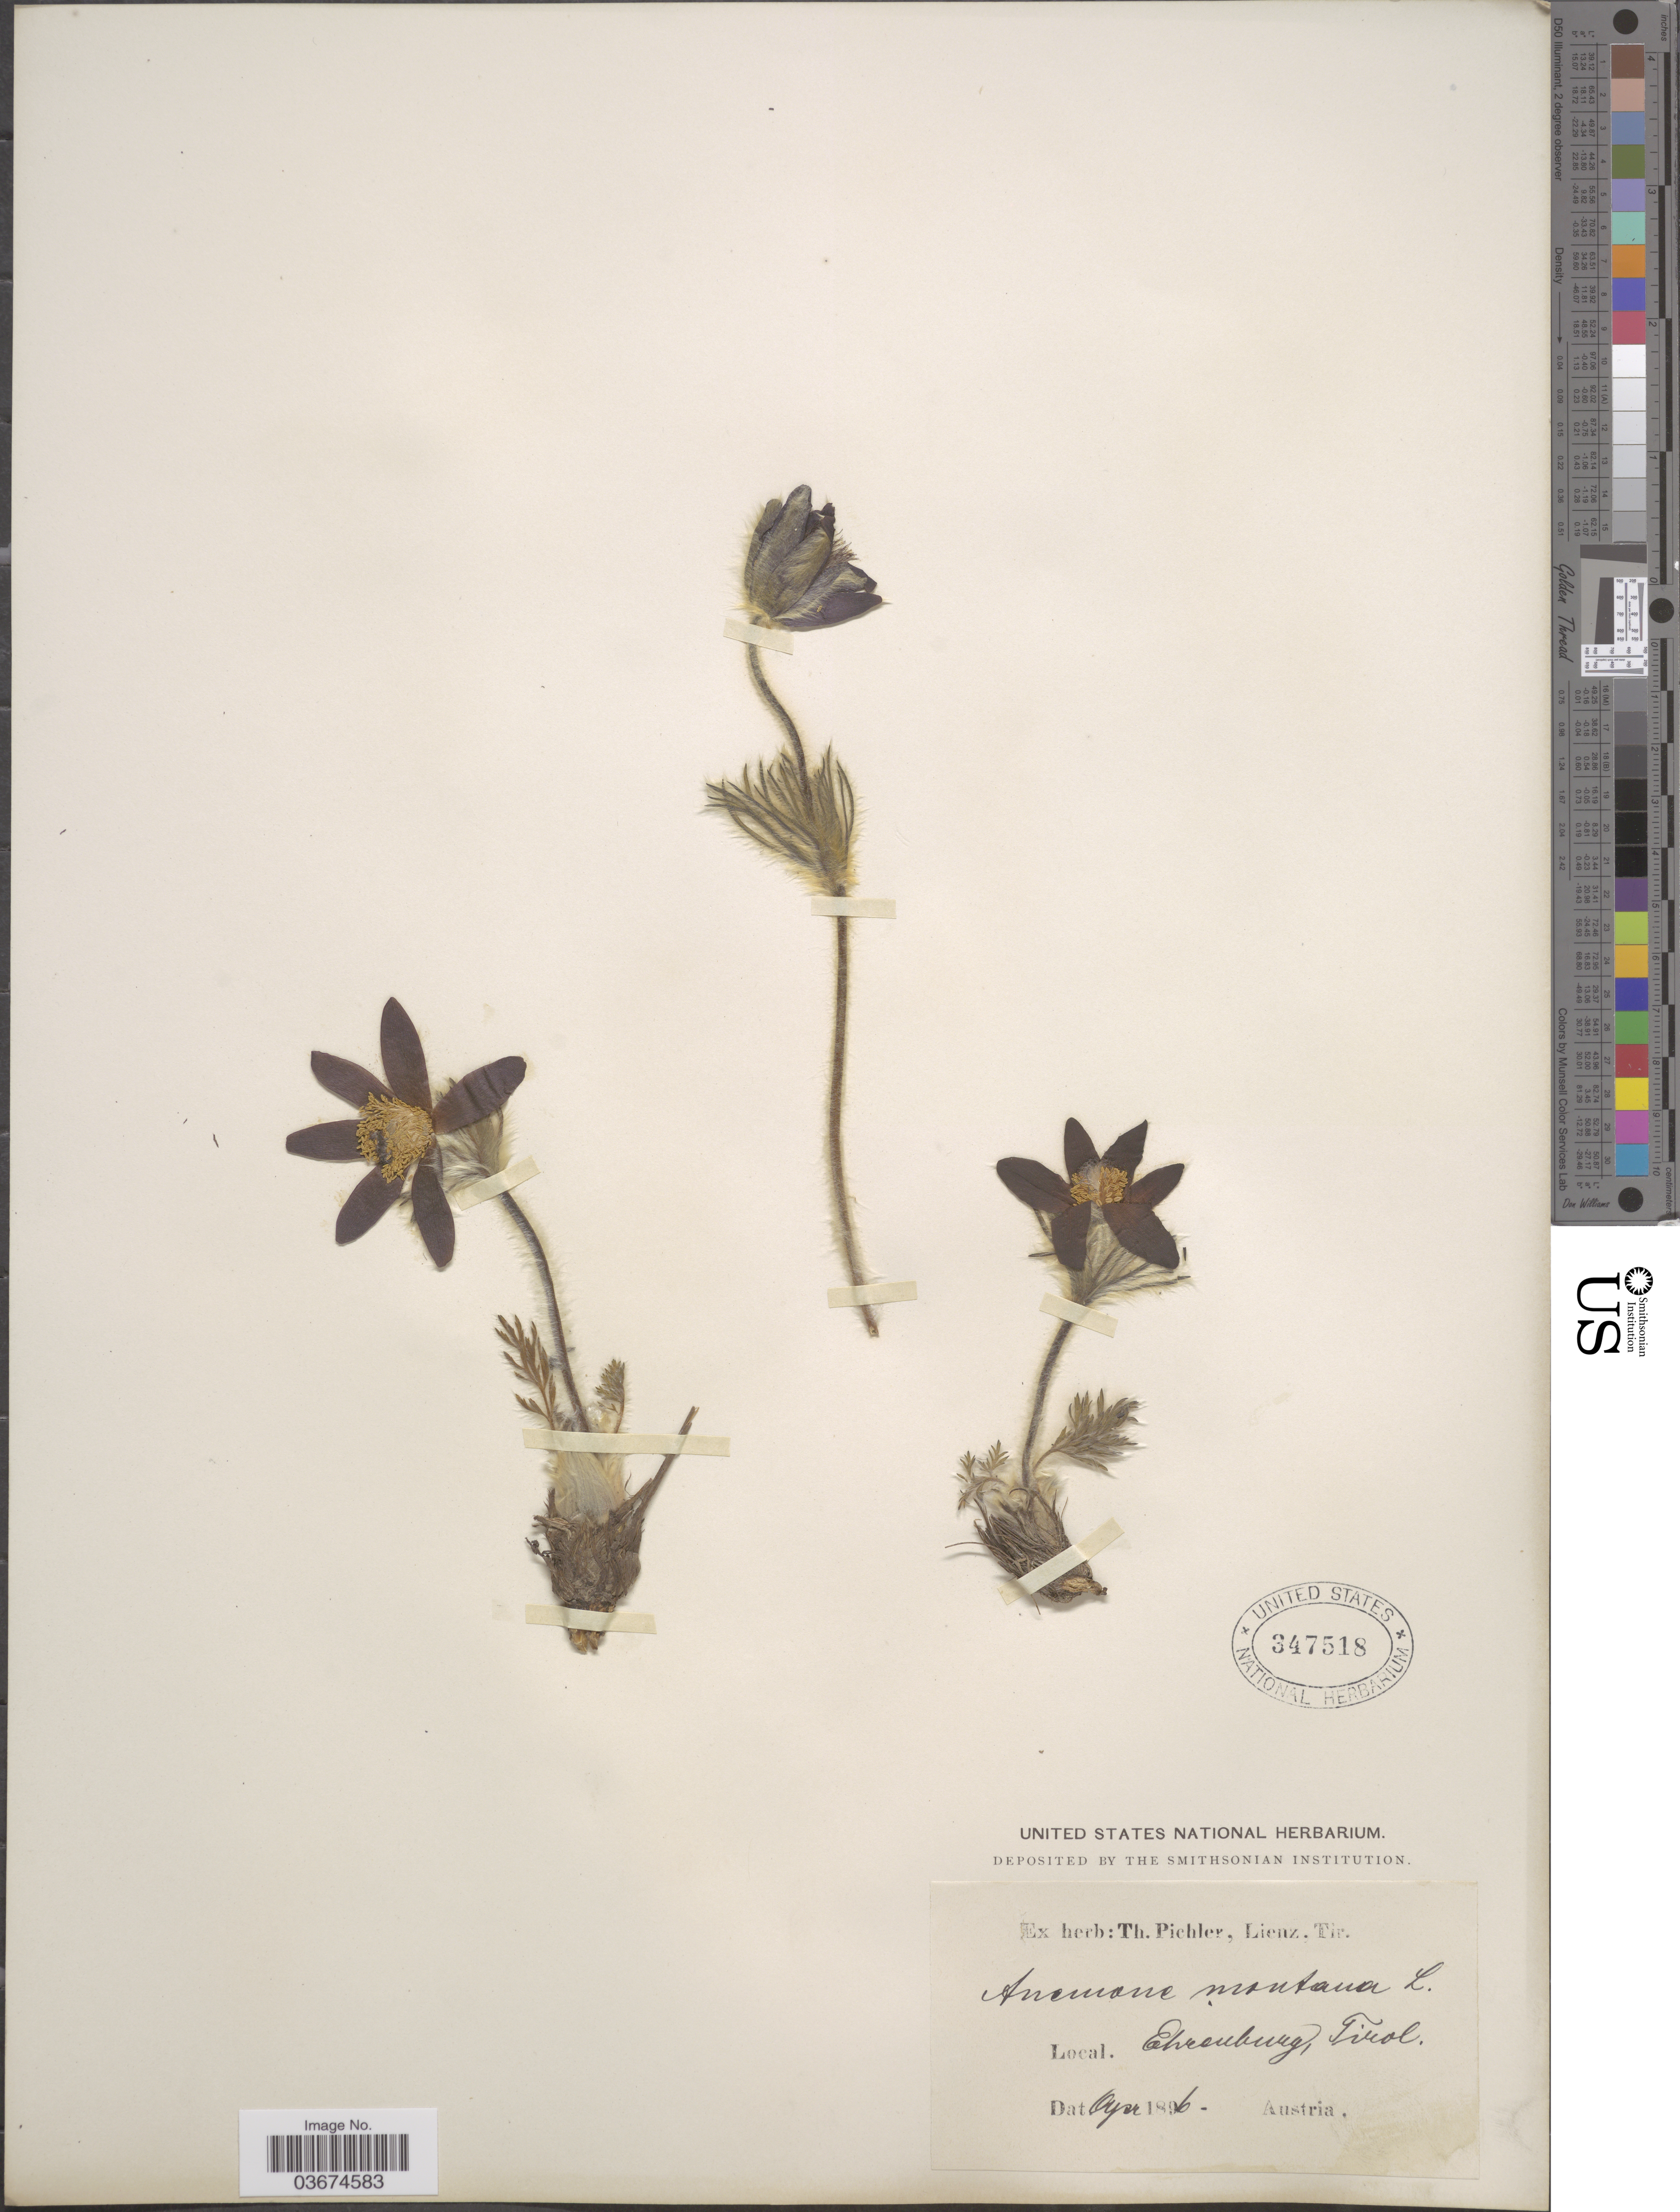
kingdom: Plantae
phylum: Tracheophyta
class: Magnoliopsida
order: Ranunculales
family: Ranunculaceae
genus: Pulsatilla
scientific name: Pulsatilla montana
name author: Rchb.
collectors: ex herb. T. Pichler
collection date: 1896-04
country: Austria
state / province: Tirol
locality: Ehrenburg.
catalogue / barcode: US 347518